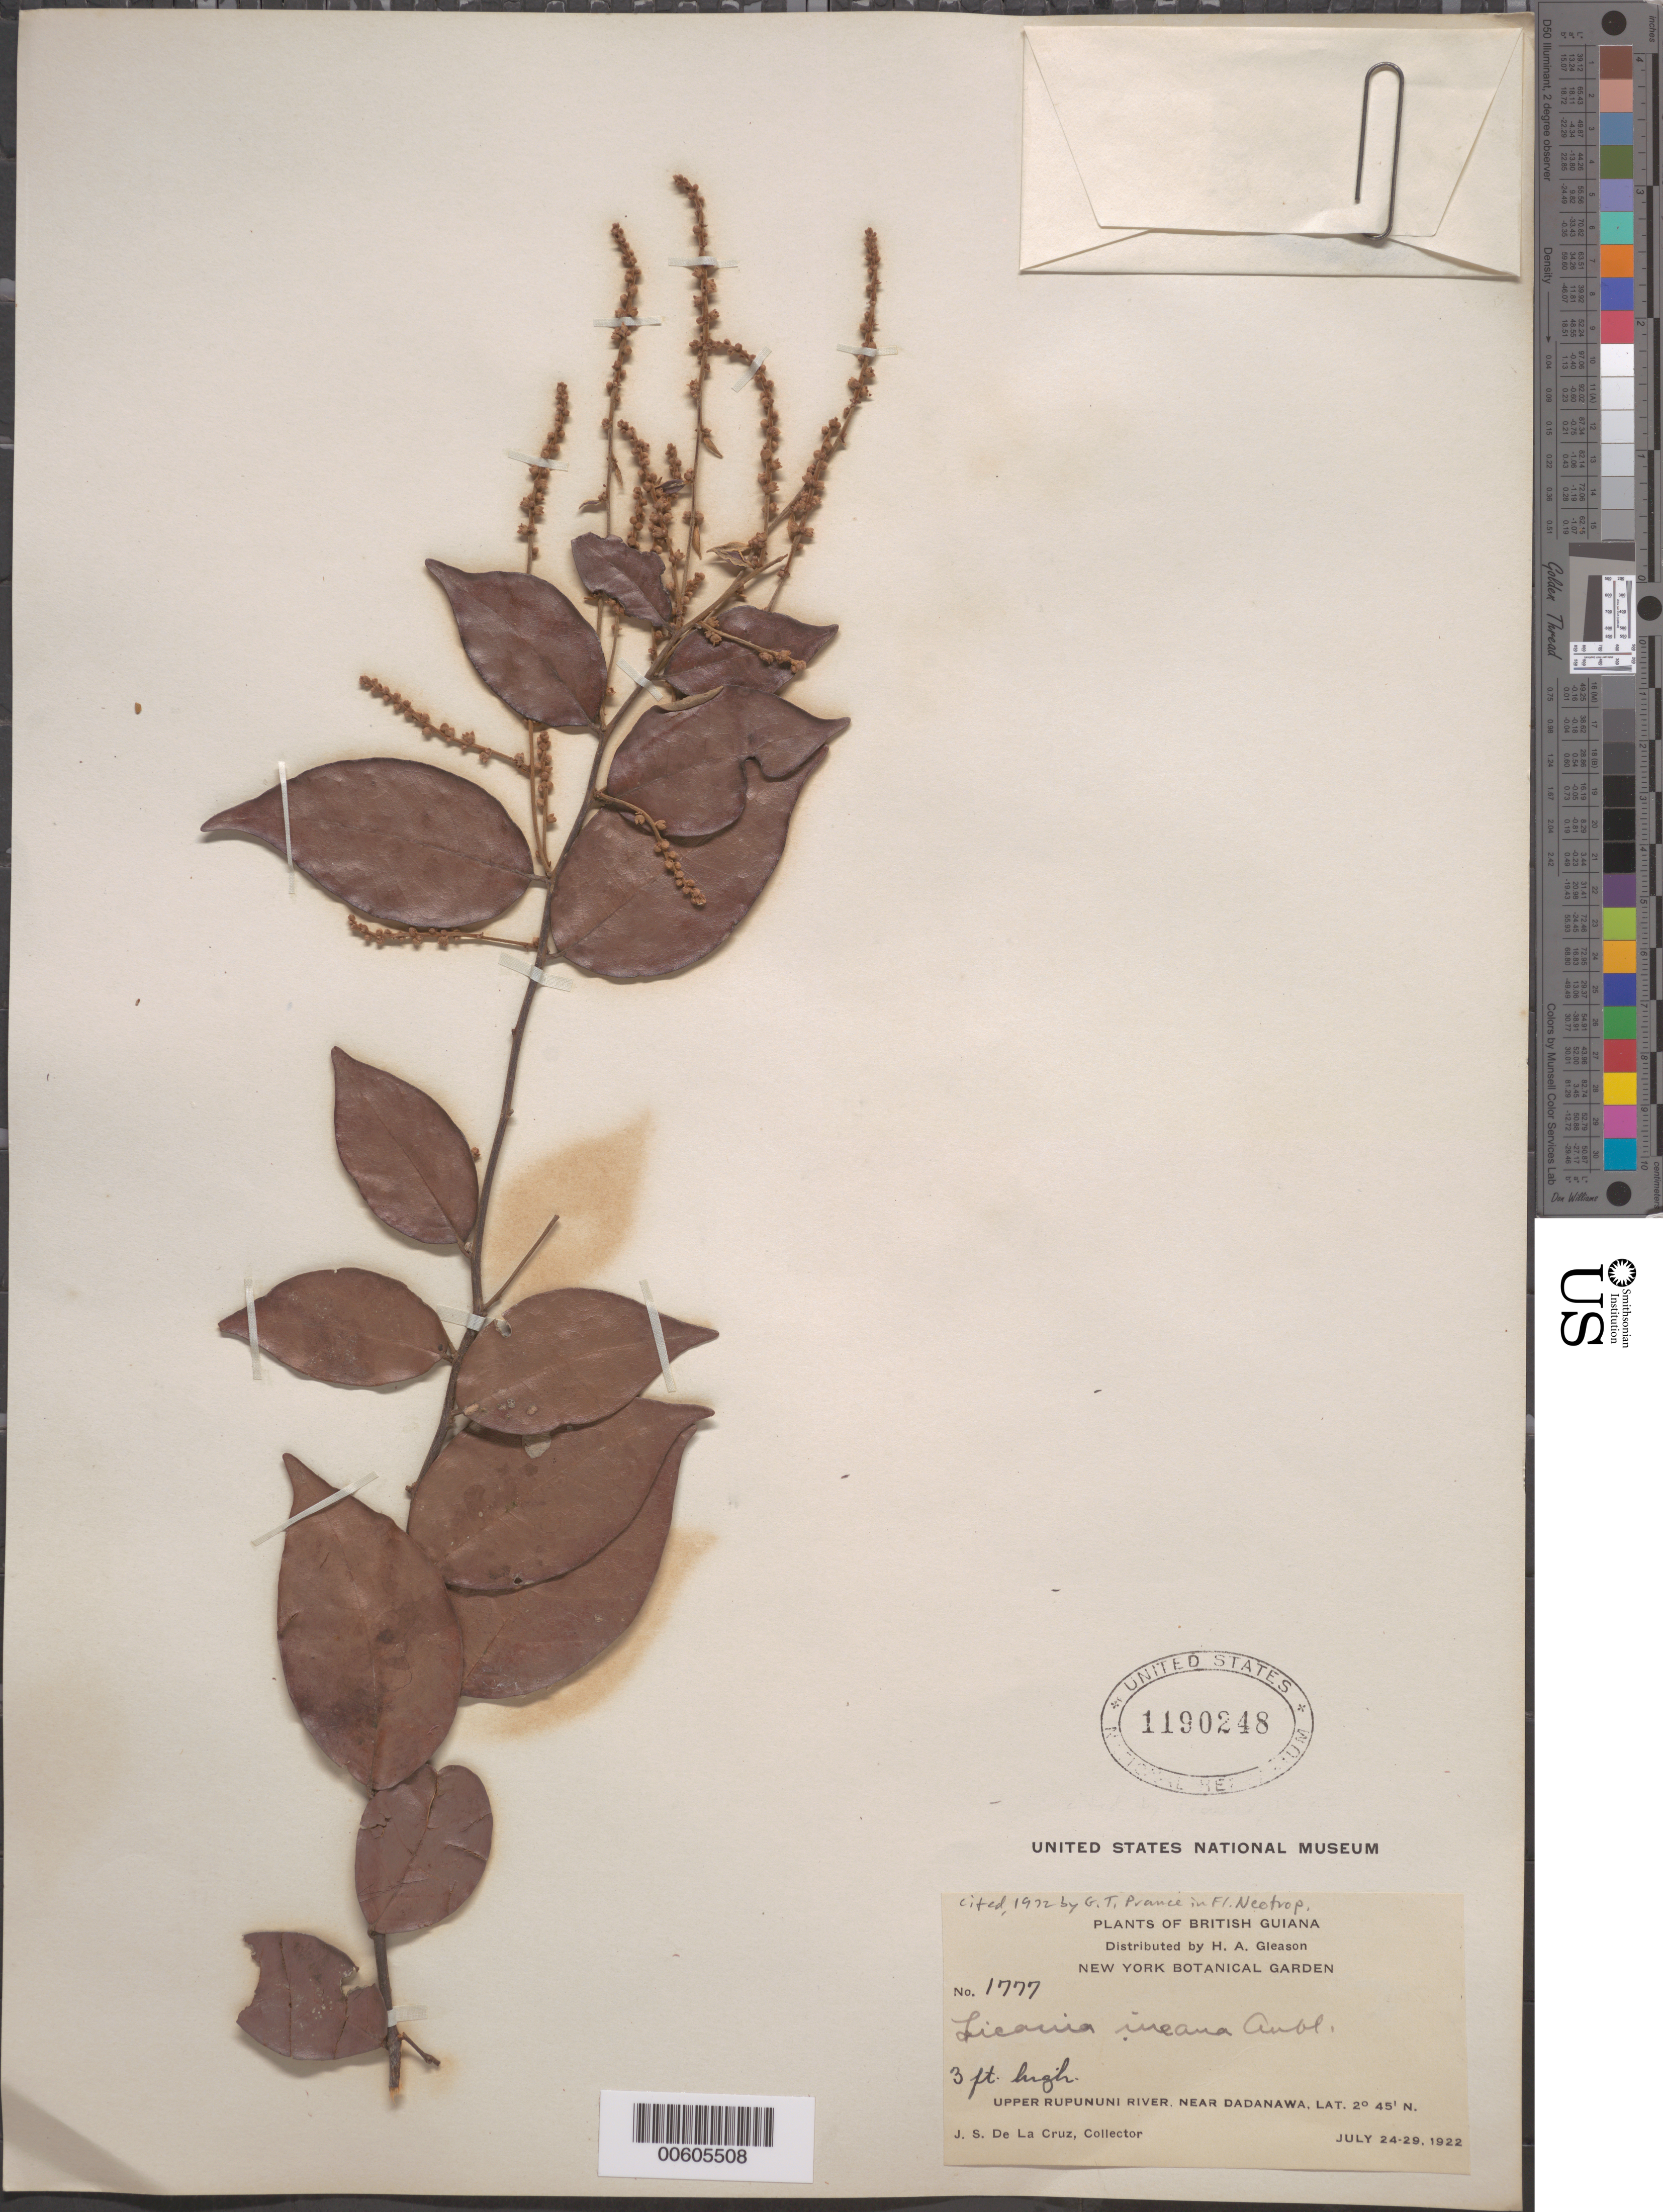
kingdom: Plantae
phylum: Tracheophyta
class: Magnoliopsida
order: Malpighiales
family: Chrysobalanaceae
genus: Licania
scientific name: Licania incana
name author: Aubl.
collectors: J. S. de la Cruz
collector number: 1777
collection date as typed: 24-Jul-22 to 29-Jul-22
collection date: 1922-07-24/1922-07-29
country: Guyana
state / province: U. Takutu-U. Essequibo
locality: Dadanawa, near, upper Rupununi R.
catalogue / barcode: US 1190248